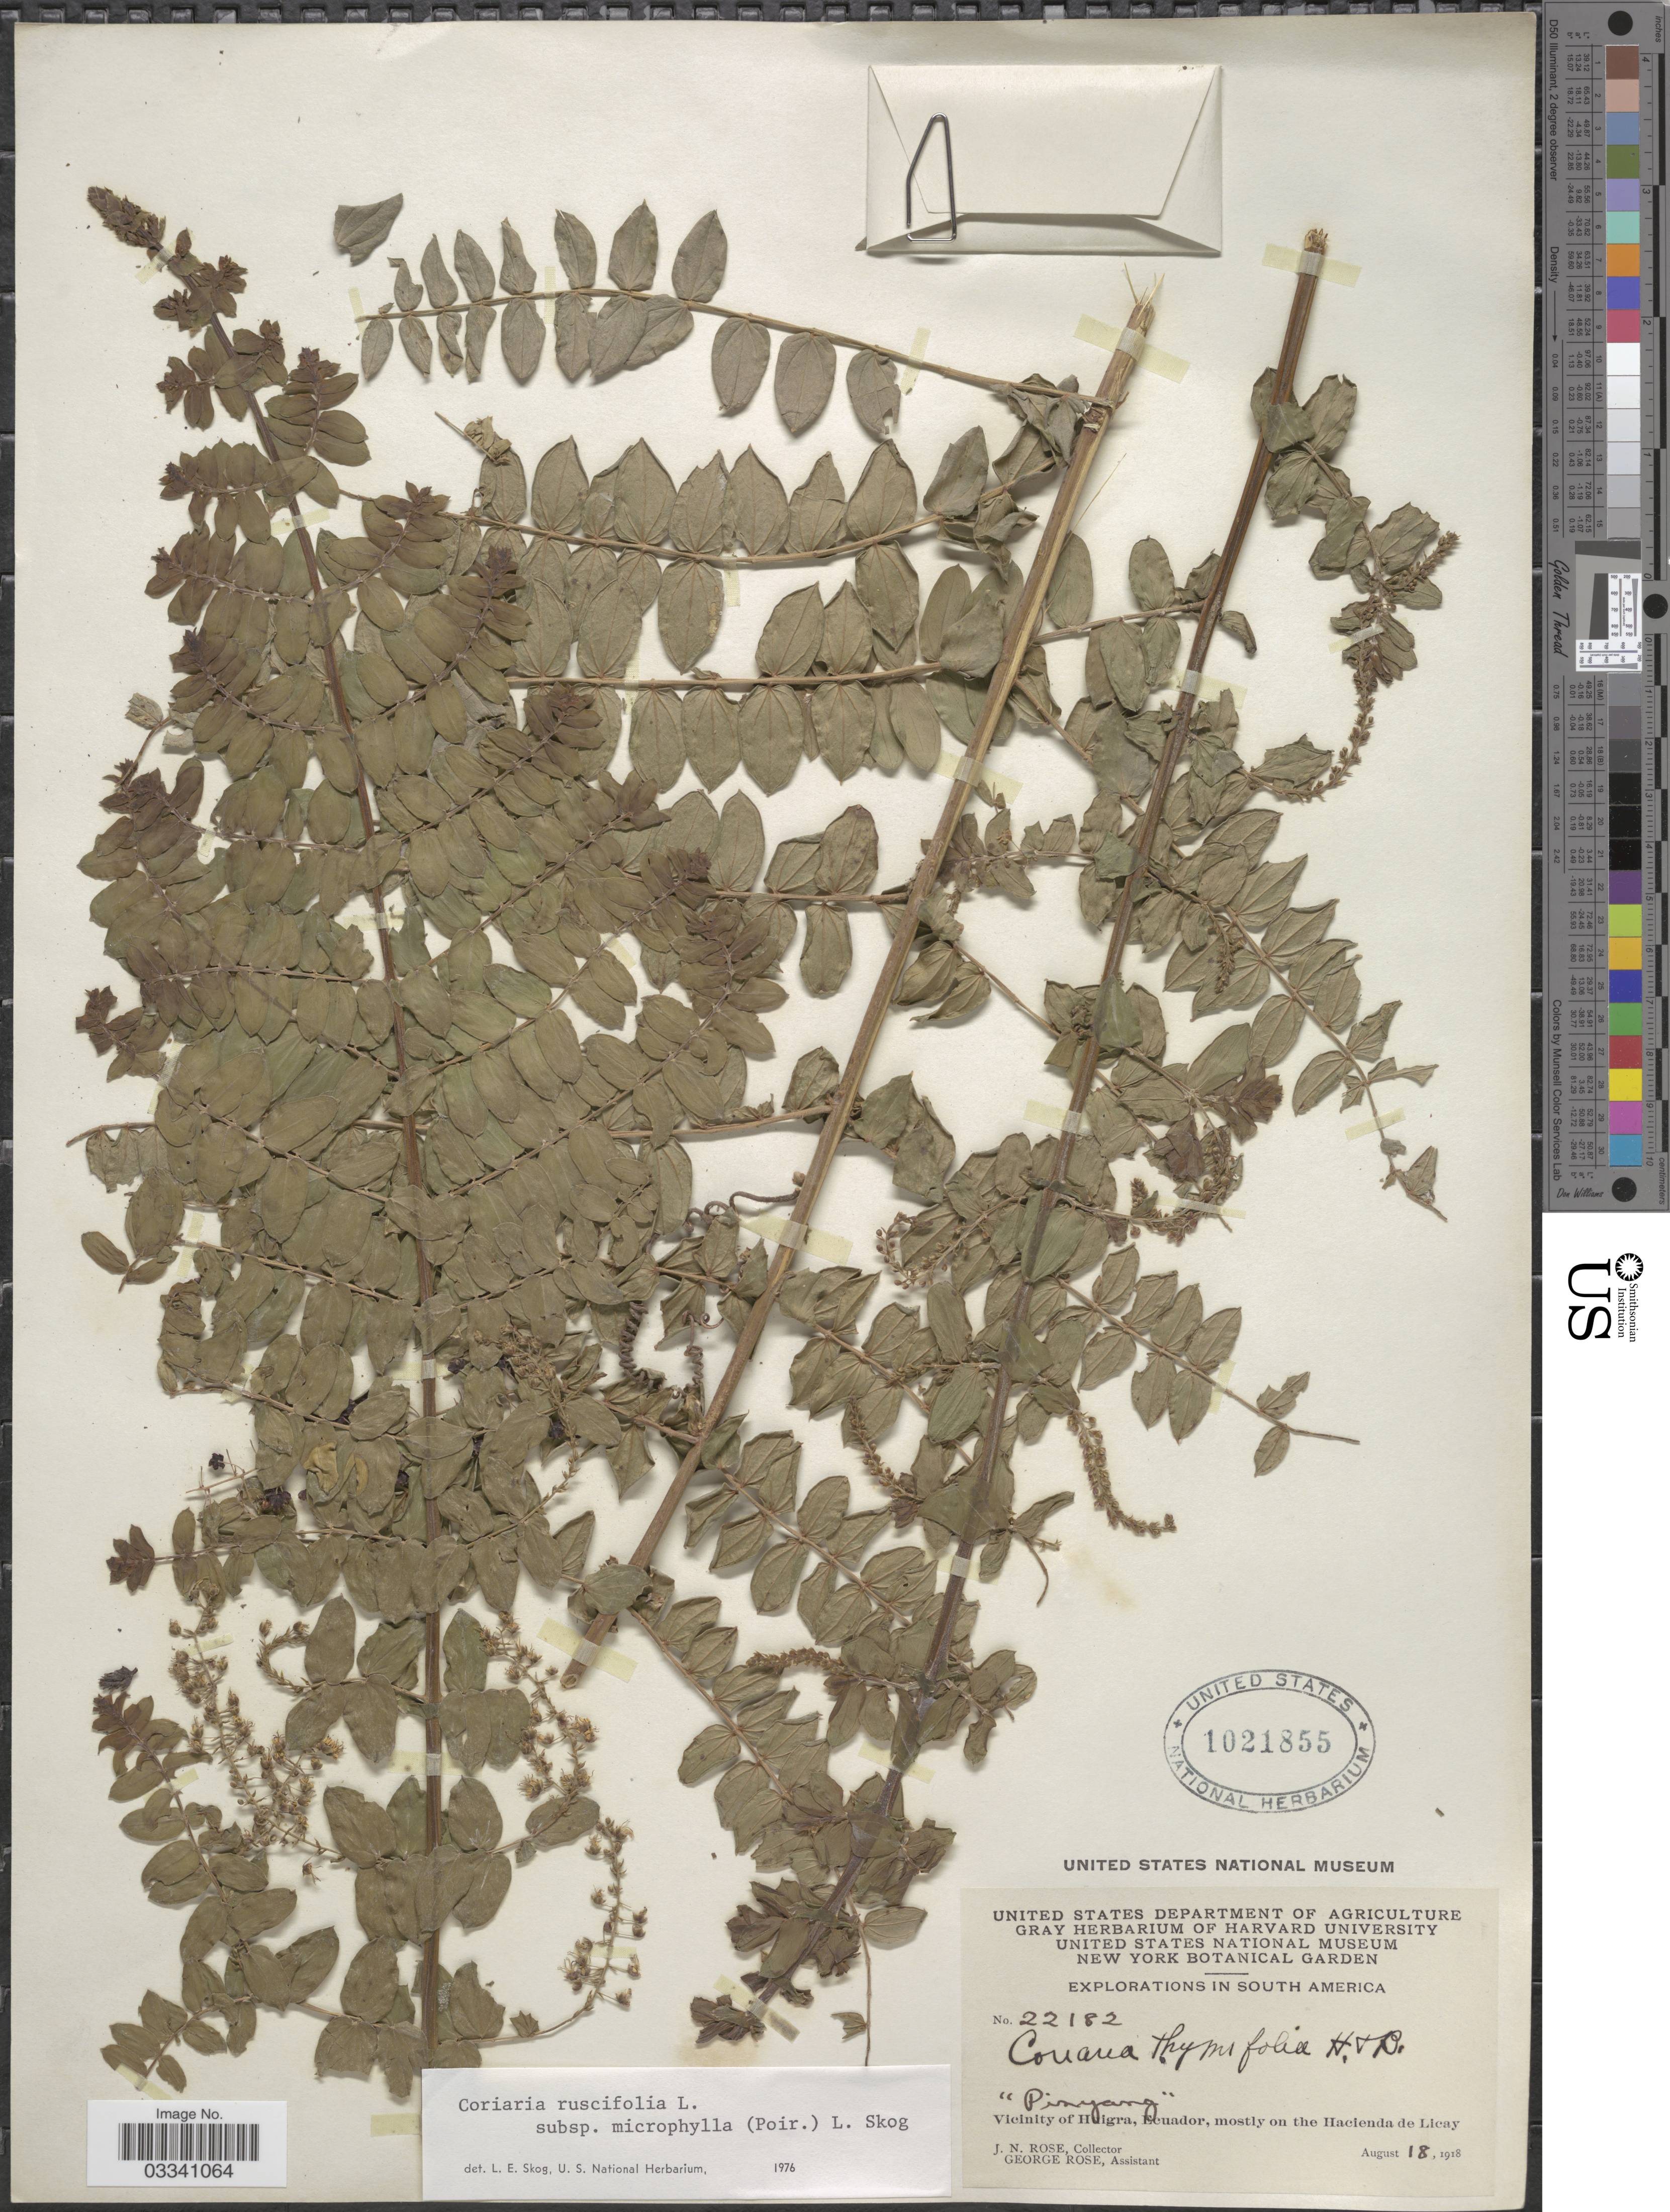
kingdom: Plantae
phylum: Tracheophyta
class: Magnoliopsida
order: Cucurbitales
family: Coriariaceae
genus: Coriaria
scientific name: Coriaria ruscifolia subsp. microphylla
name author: (Poir.) L.E. Skog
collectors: J. N. Rose & G. Rose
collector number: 22182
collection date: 1918-08-18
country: Ecuador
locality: Vicinity of Huigra, mostly on the Hacienda de Licay.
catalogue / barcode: US 1021855